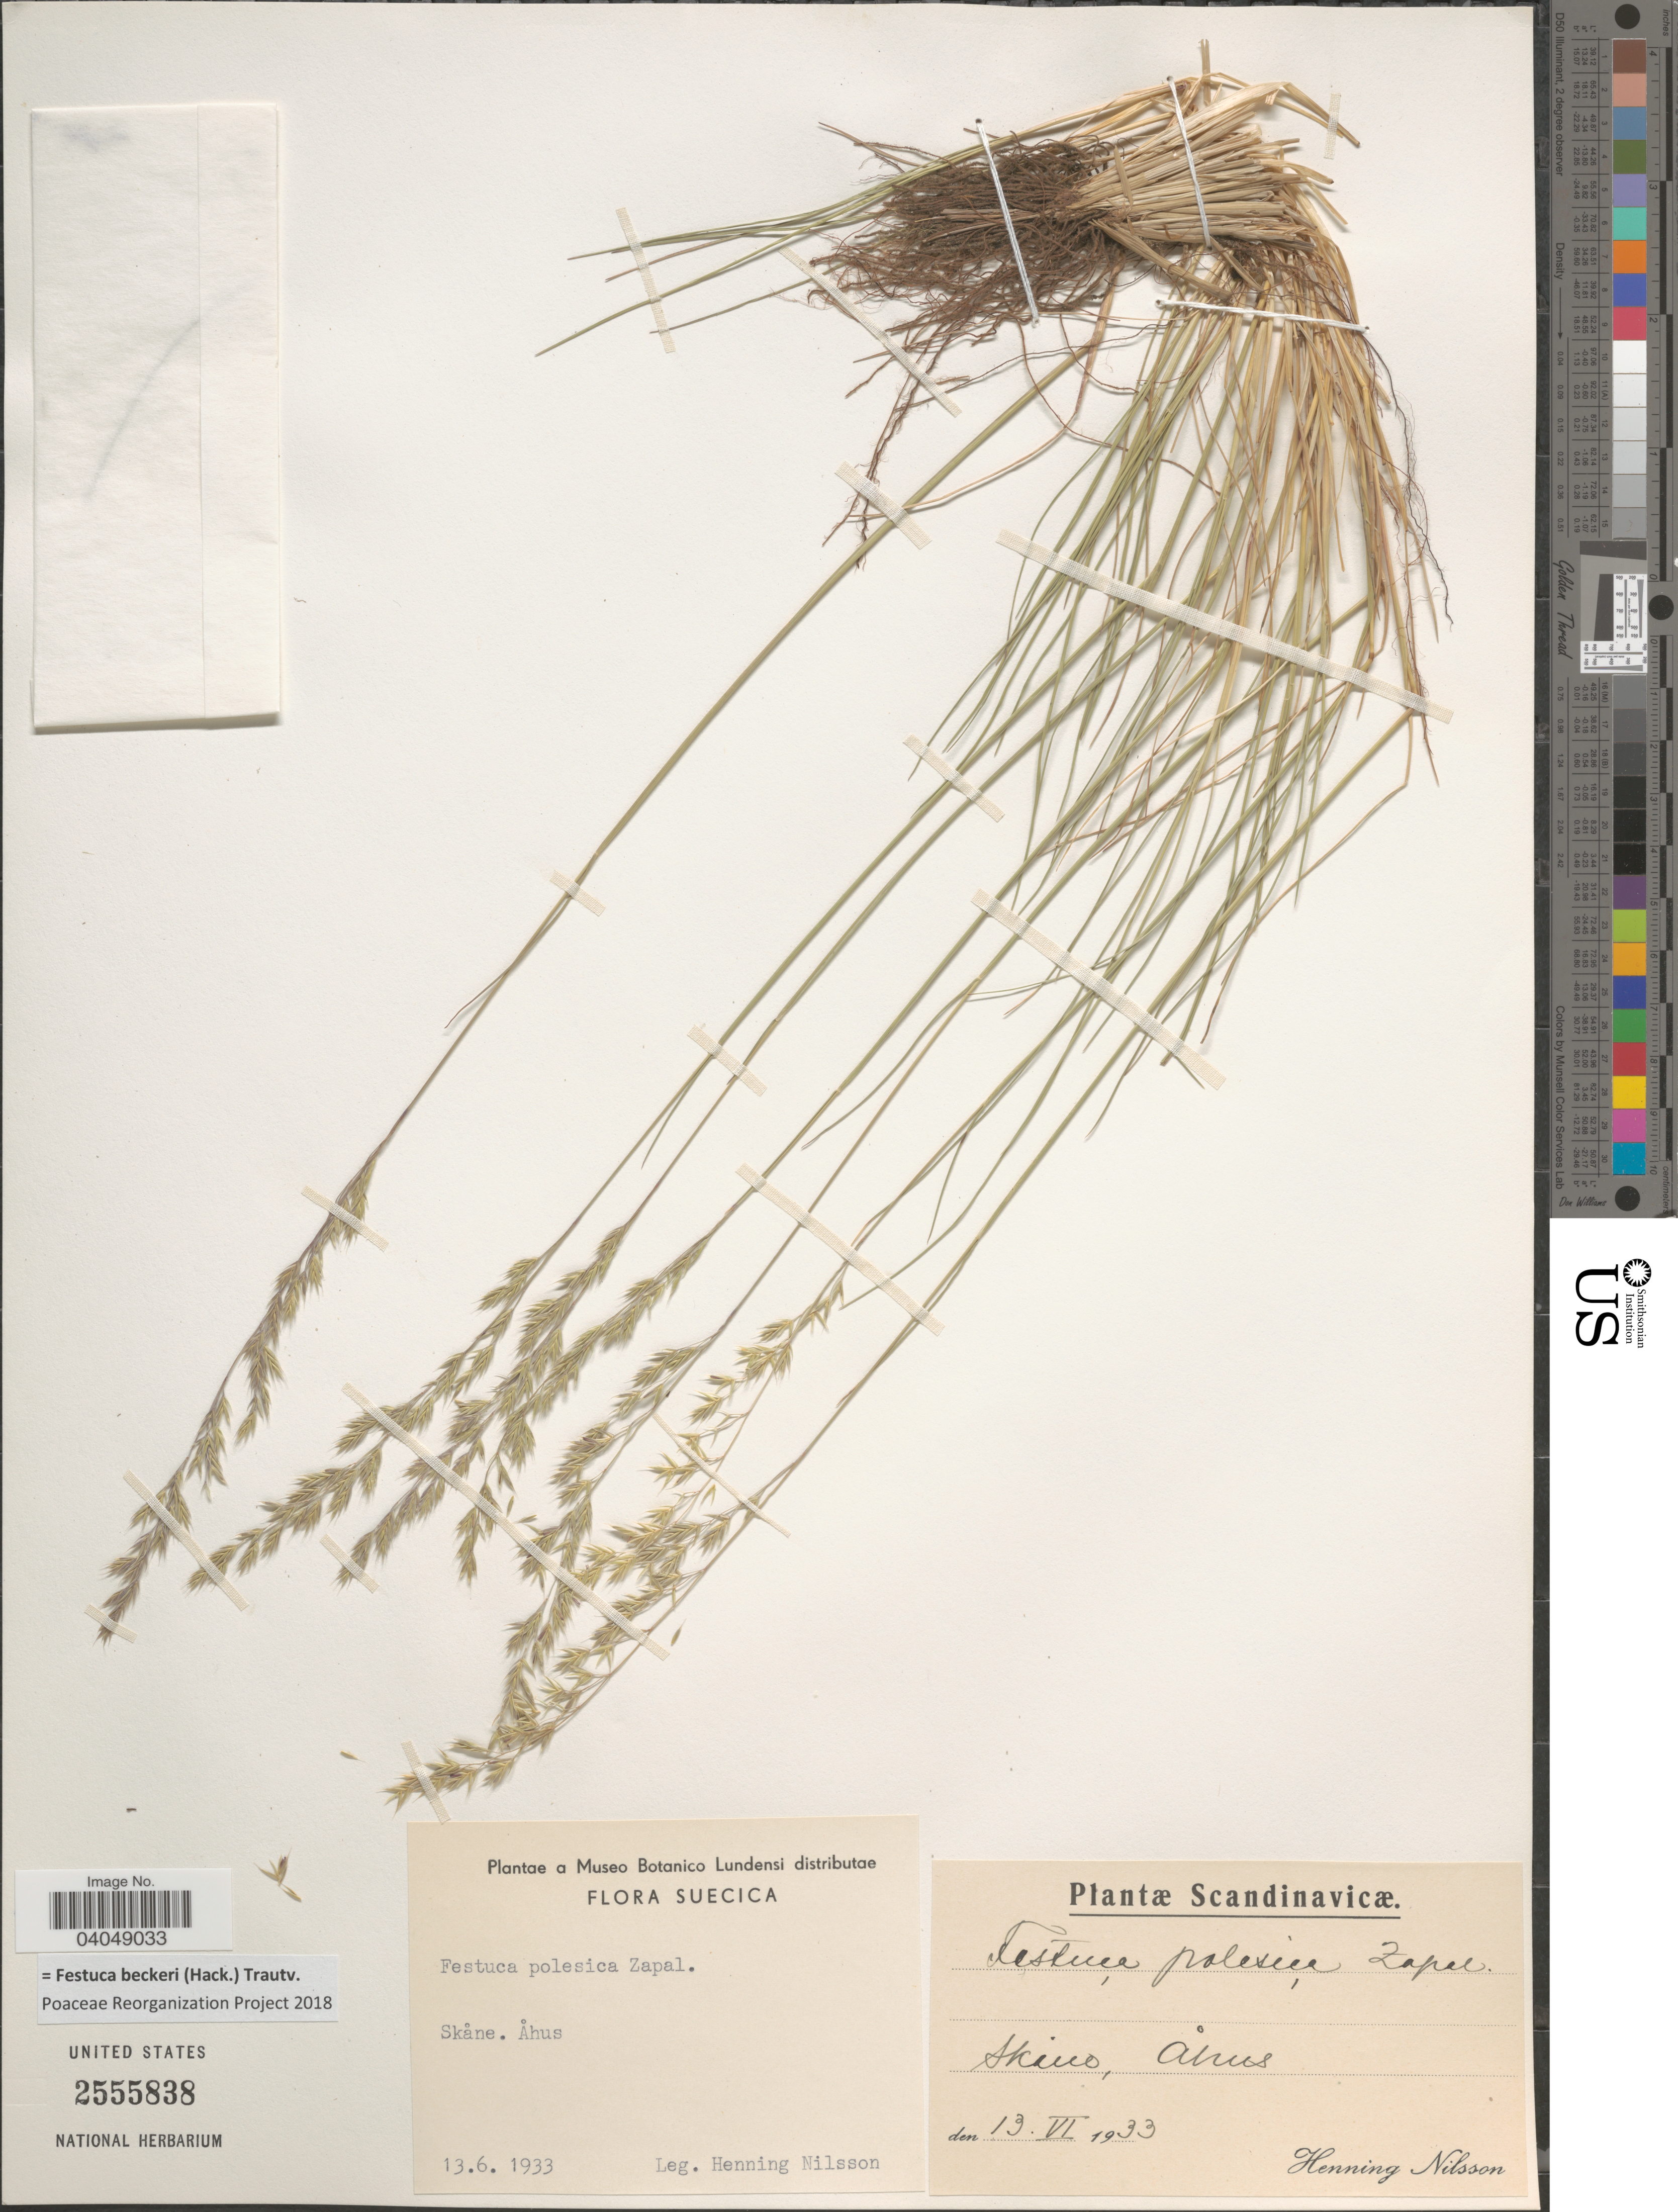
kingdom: Plantae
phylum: Tracheophyta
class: Liliopsida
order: Poales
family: Poaceae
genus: Festuca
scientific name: Festuca beckeri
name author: (Hack.) Trautv.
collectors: H. Nilsson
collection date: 1933-06-13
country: Sweden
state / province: Skåne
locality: Suecica. Åhus. Scandinavicæ.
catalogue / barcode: US 2555838